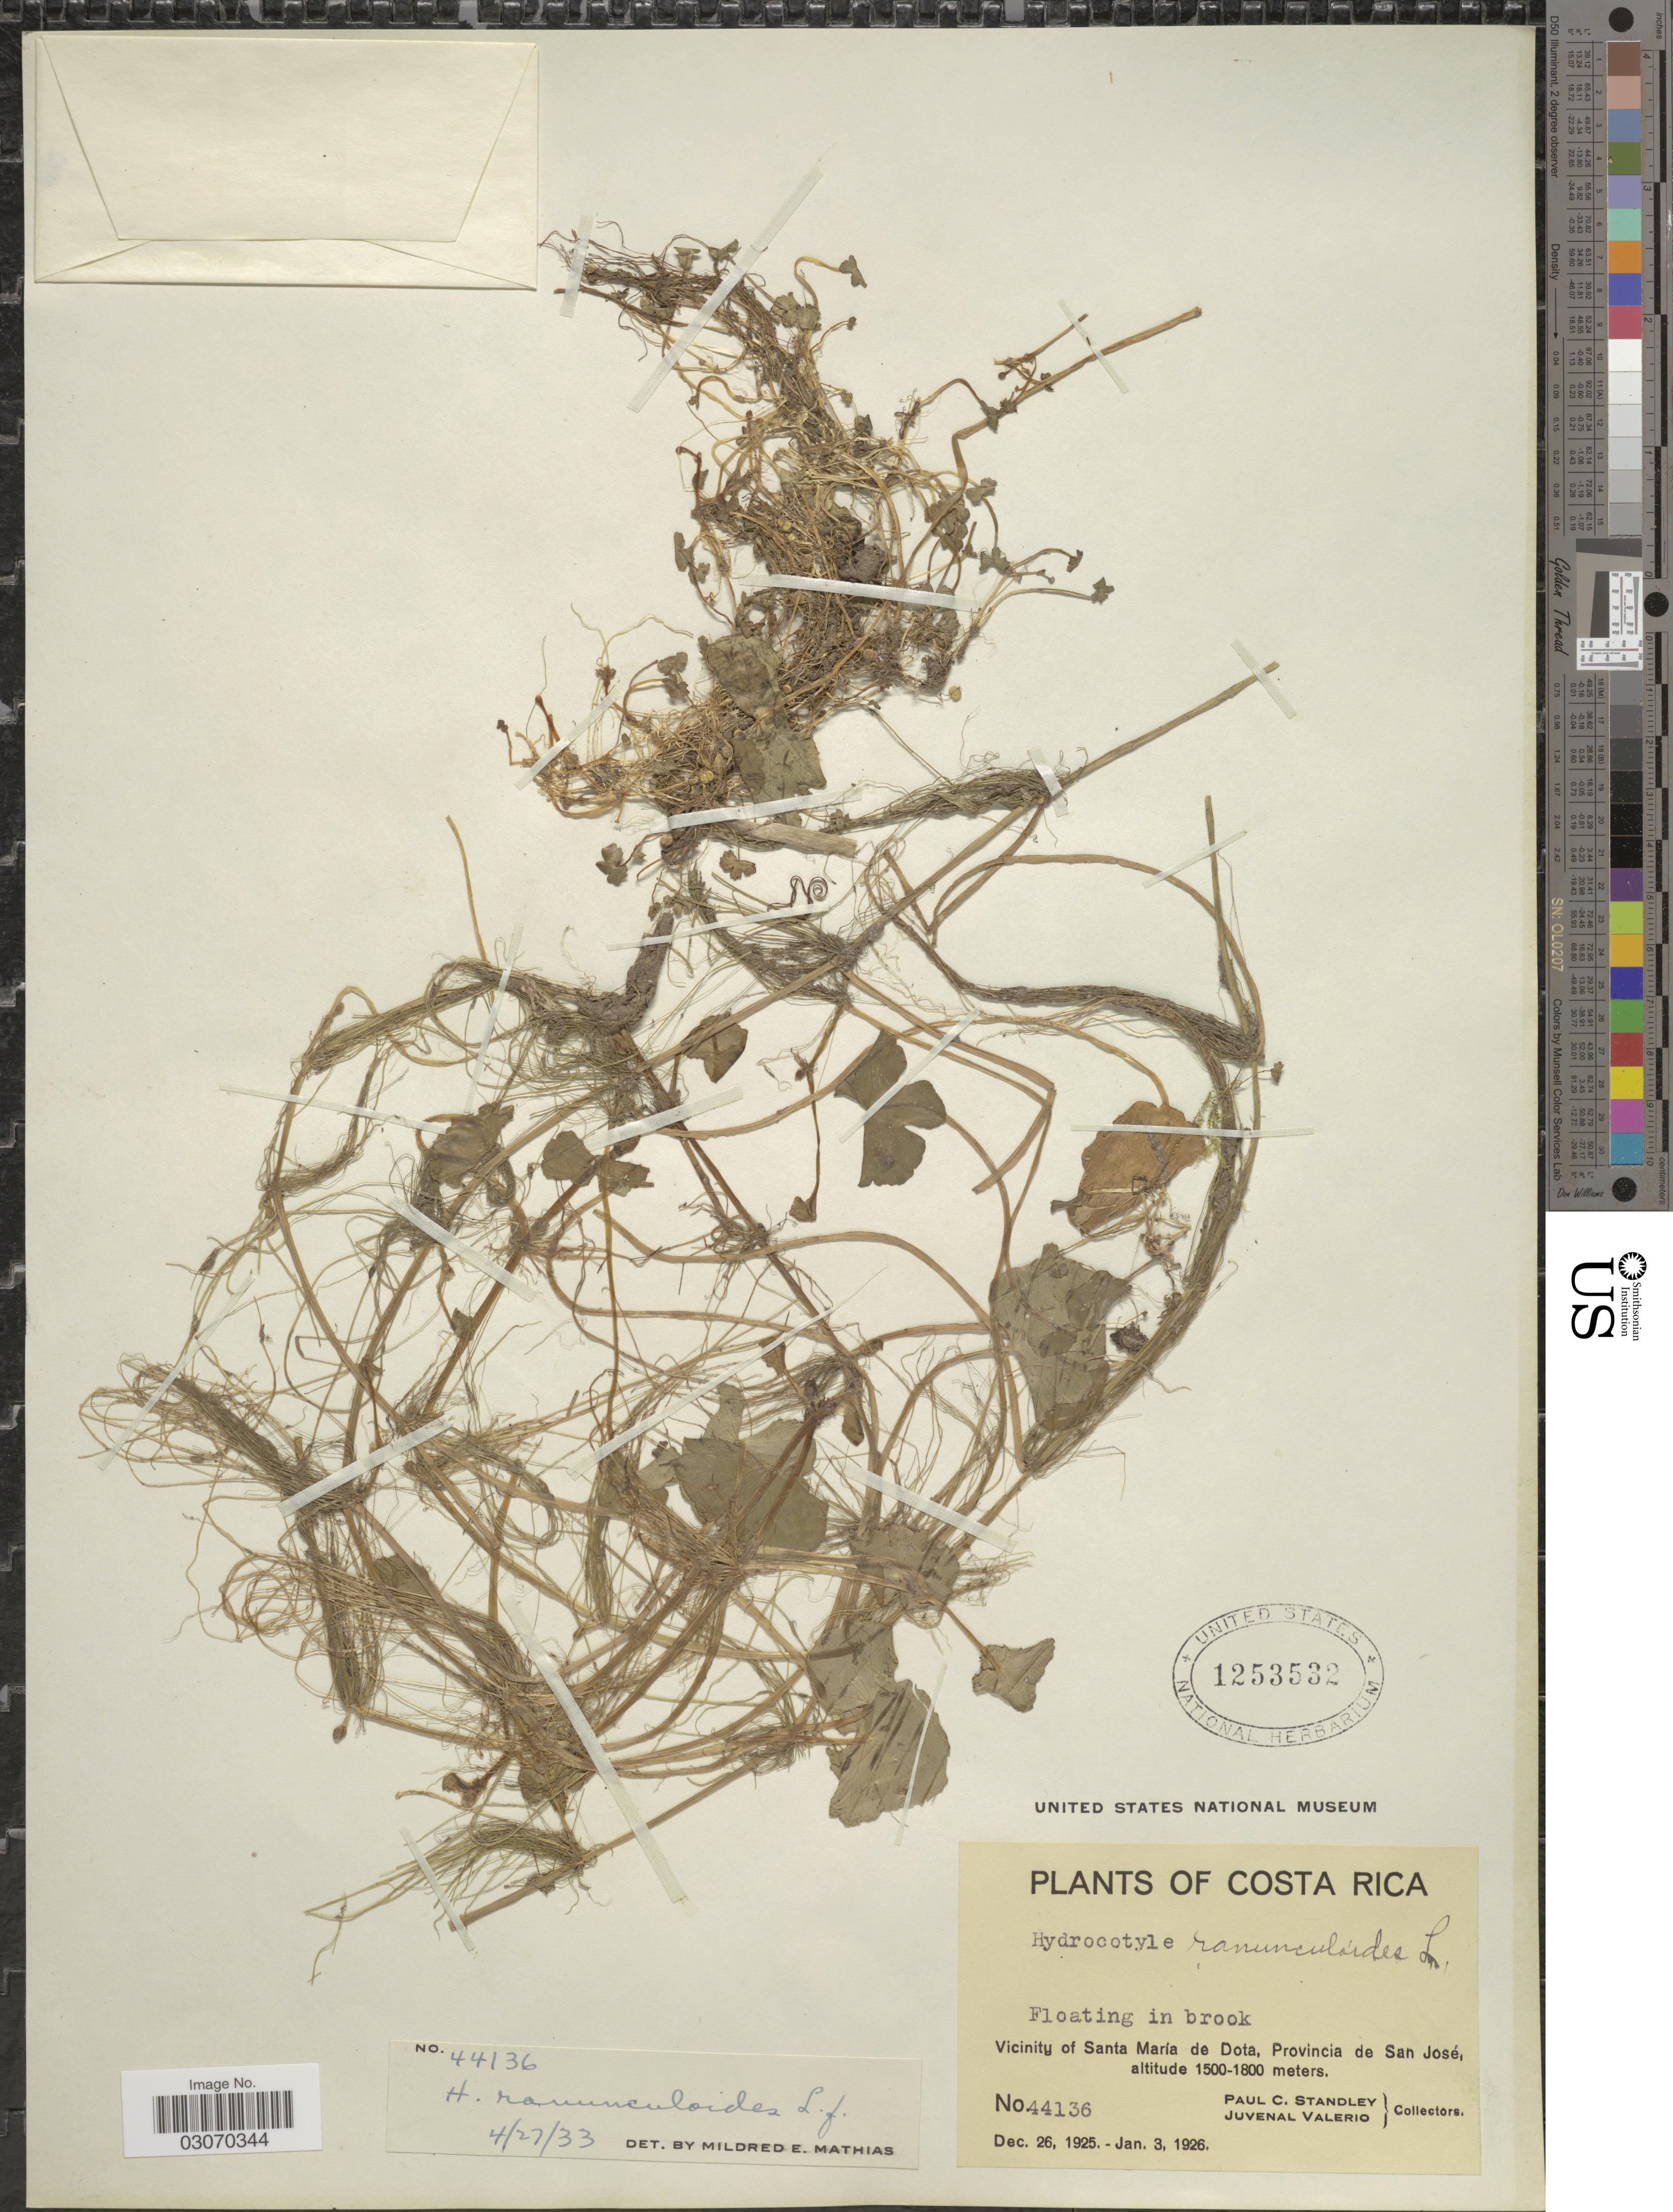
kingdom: Plantae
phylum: Tracheophyta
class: Magnoliopsida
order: Apiales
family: Araliaceae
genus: Hydrocotyle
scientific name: Hydrocotyle ranunculoides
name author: L. f.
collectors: P. C. Standley & J. Valerio R.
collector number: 44136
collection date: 1925-12-26/1926-01-03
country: Costa Rica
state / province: San José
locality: Vicinity of San María de Dota.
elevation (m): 1500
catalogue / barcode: US 1253532